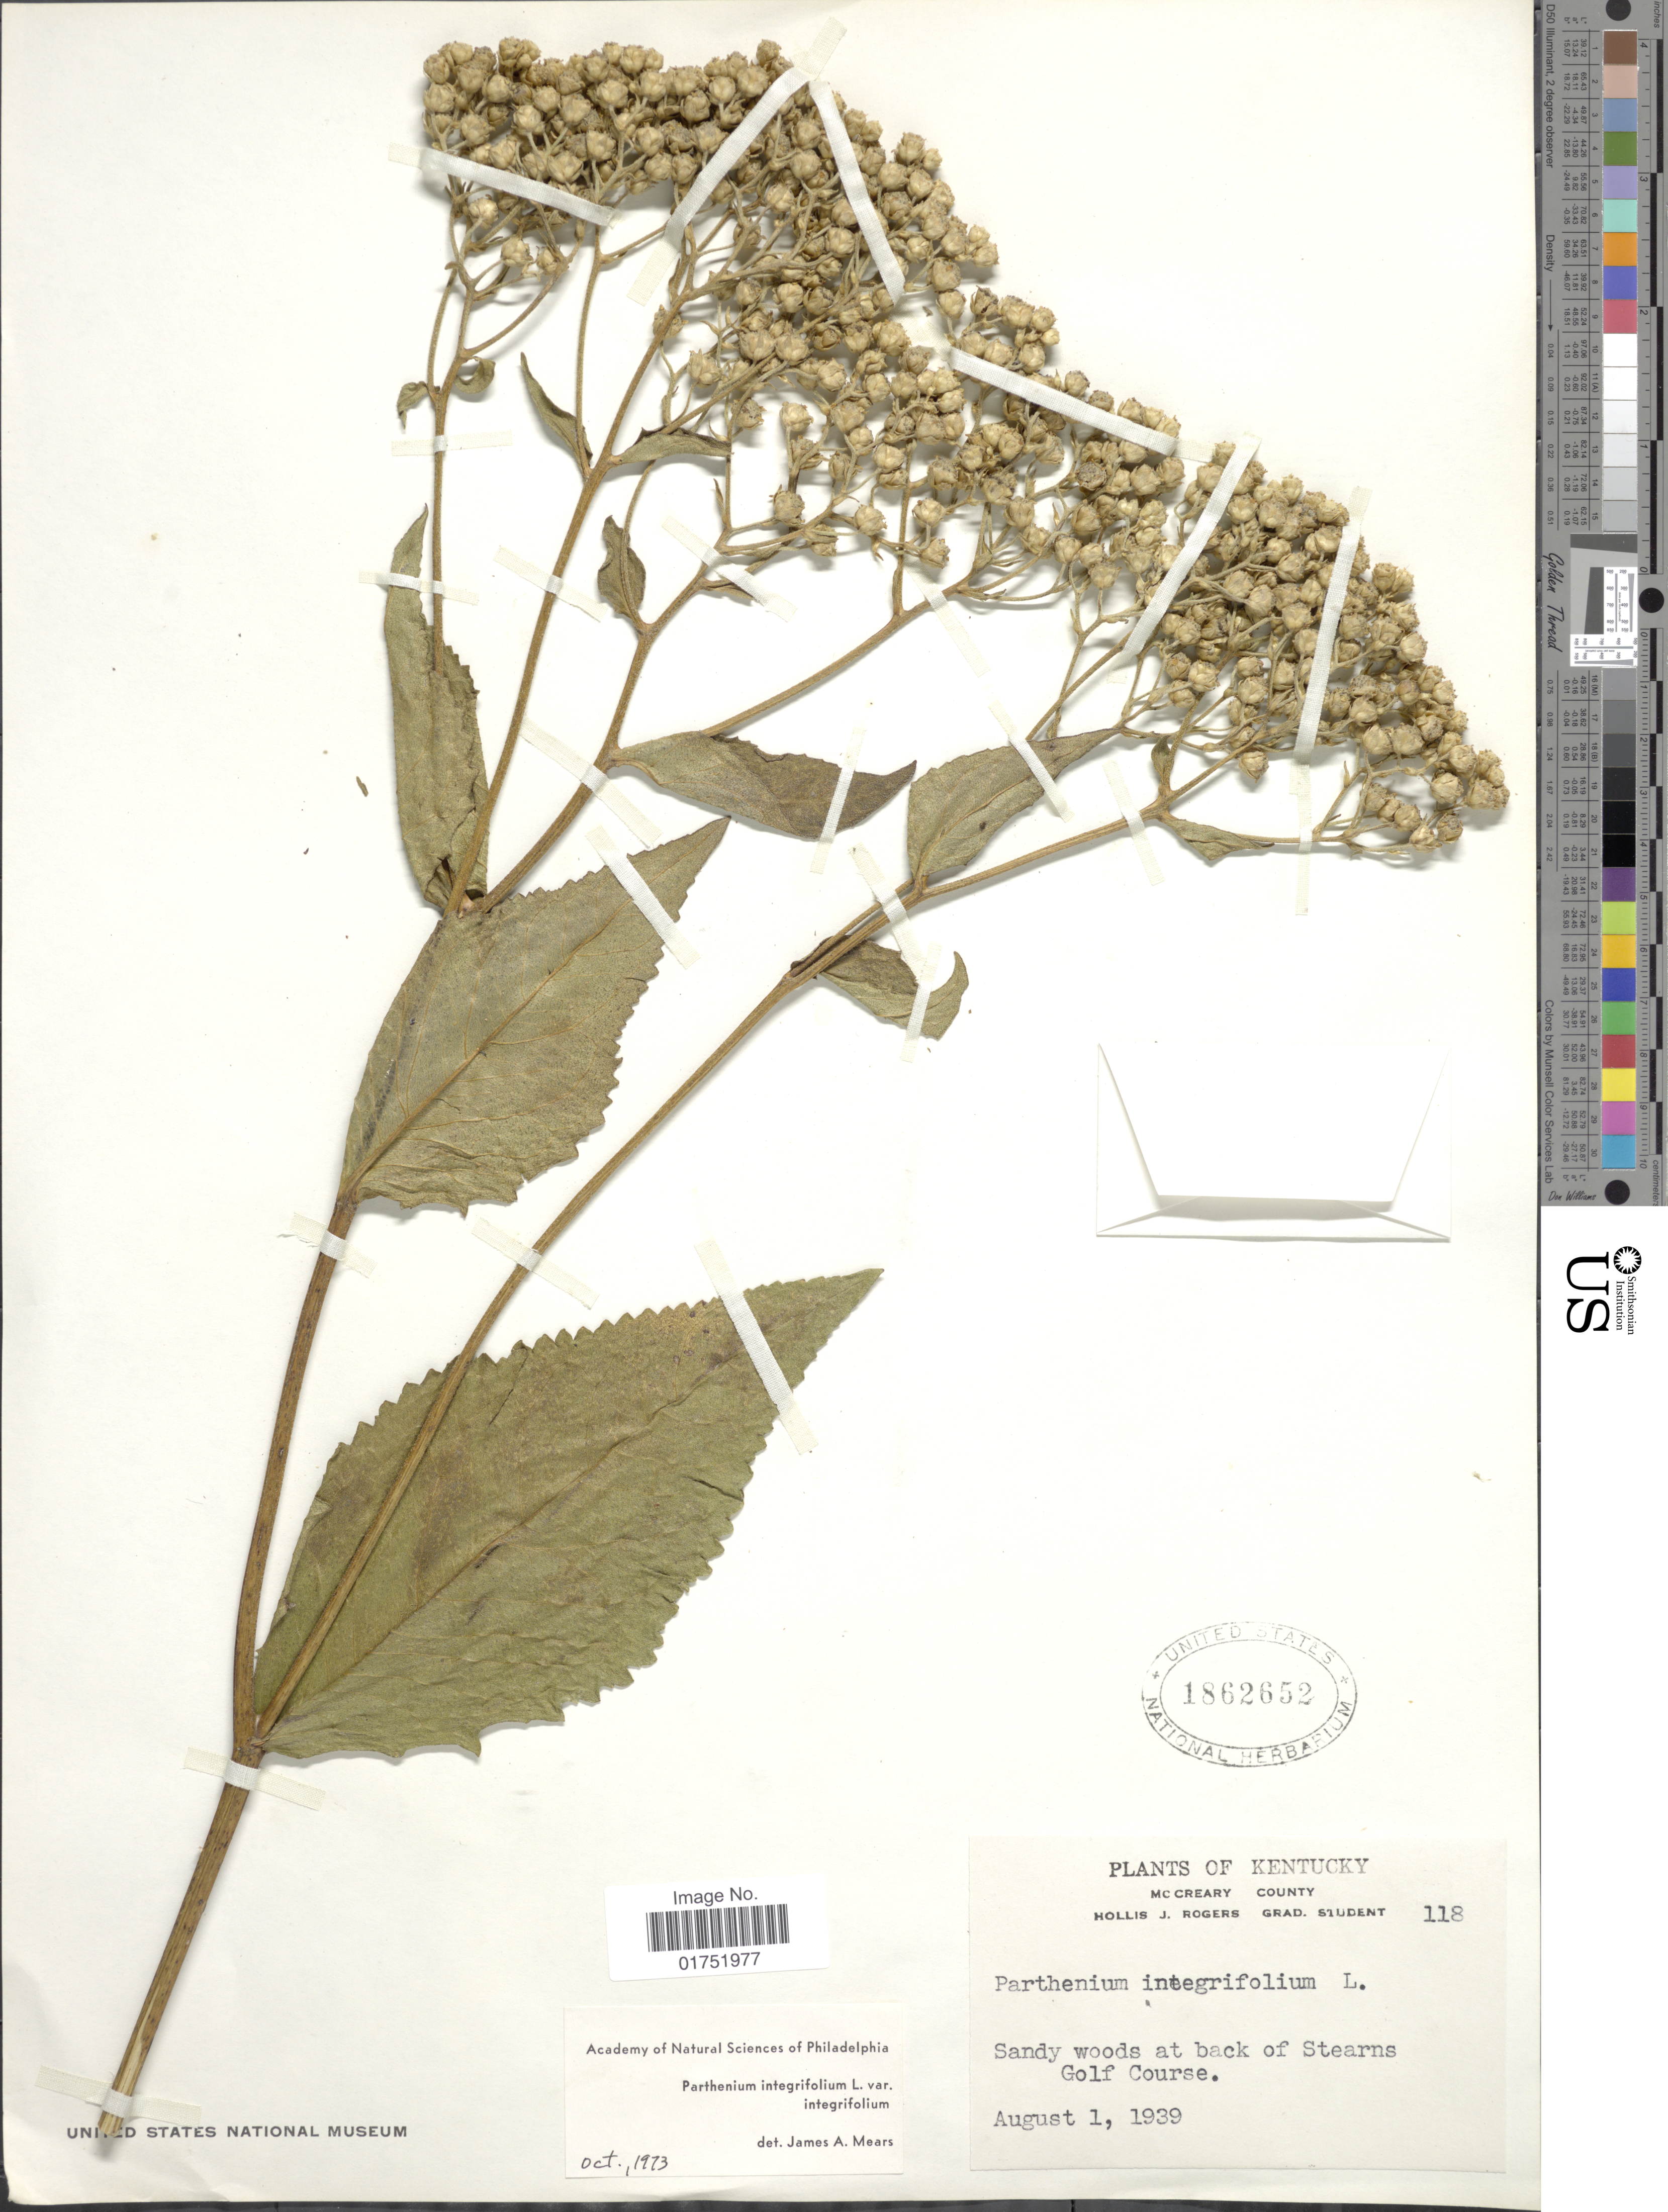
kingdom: Plantae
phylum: Tracheophyta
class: Magnoliopsida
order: Asterales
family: Asteraceae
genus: Parthenium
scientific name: Parthenium integrifolium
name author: L.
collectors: H. J. Rogers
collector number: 118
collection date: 1939-08-01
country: United States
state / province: Kentucky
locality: McCreary County, back of Stearns Golf Course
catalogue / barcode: US 1862652